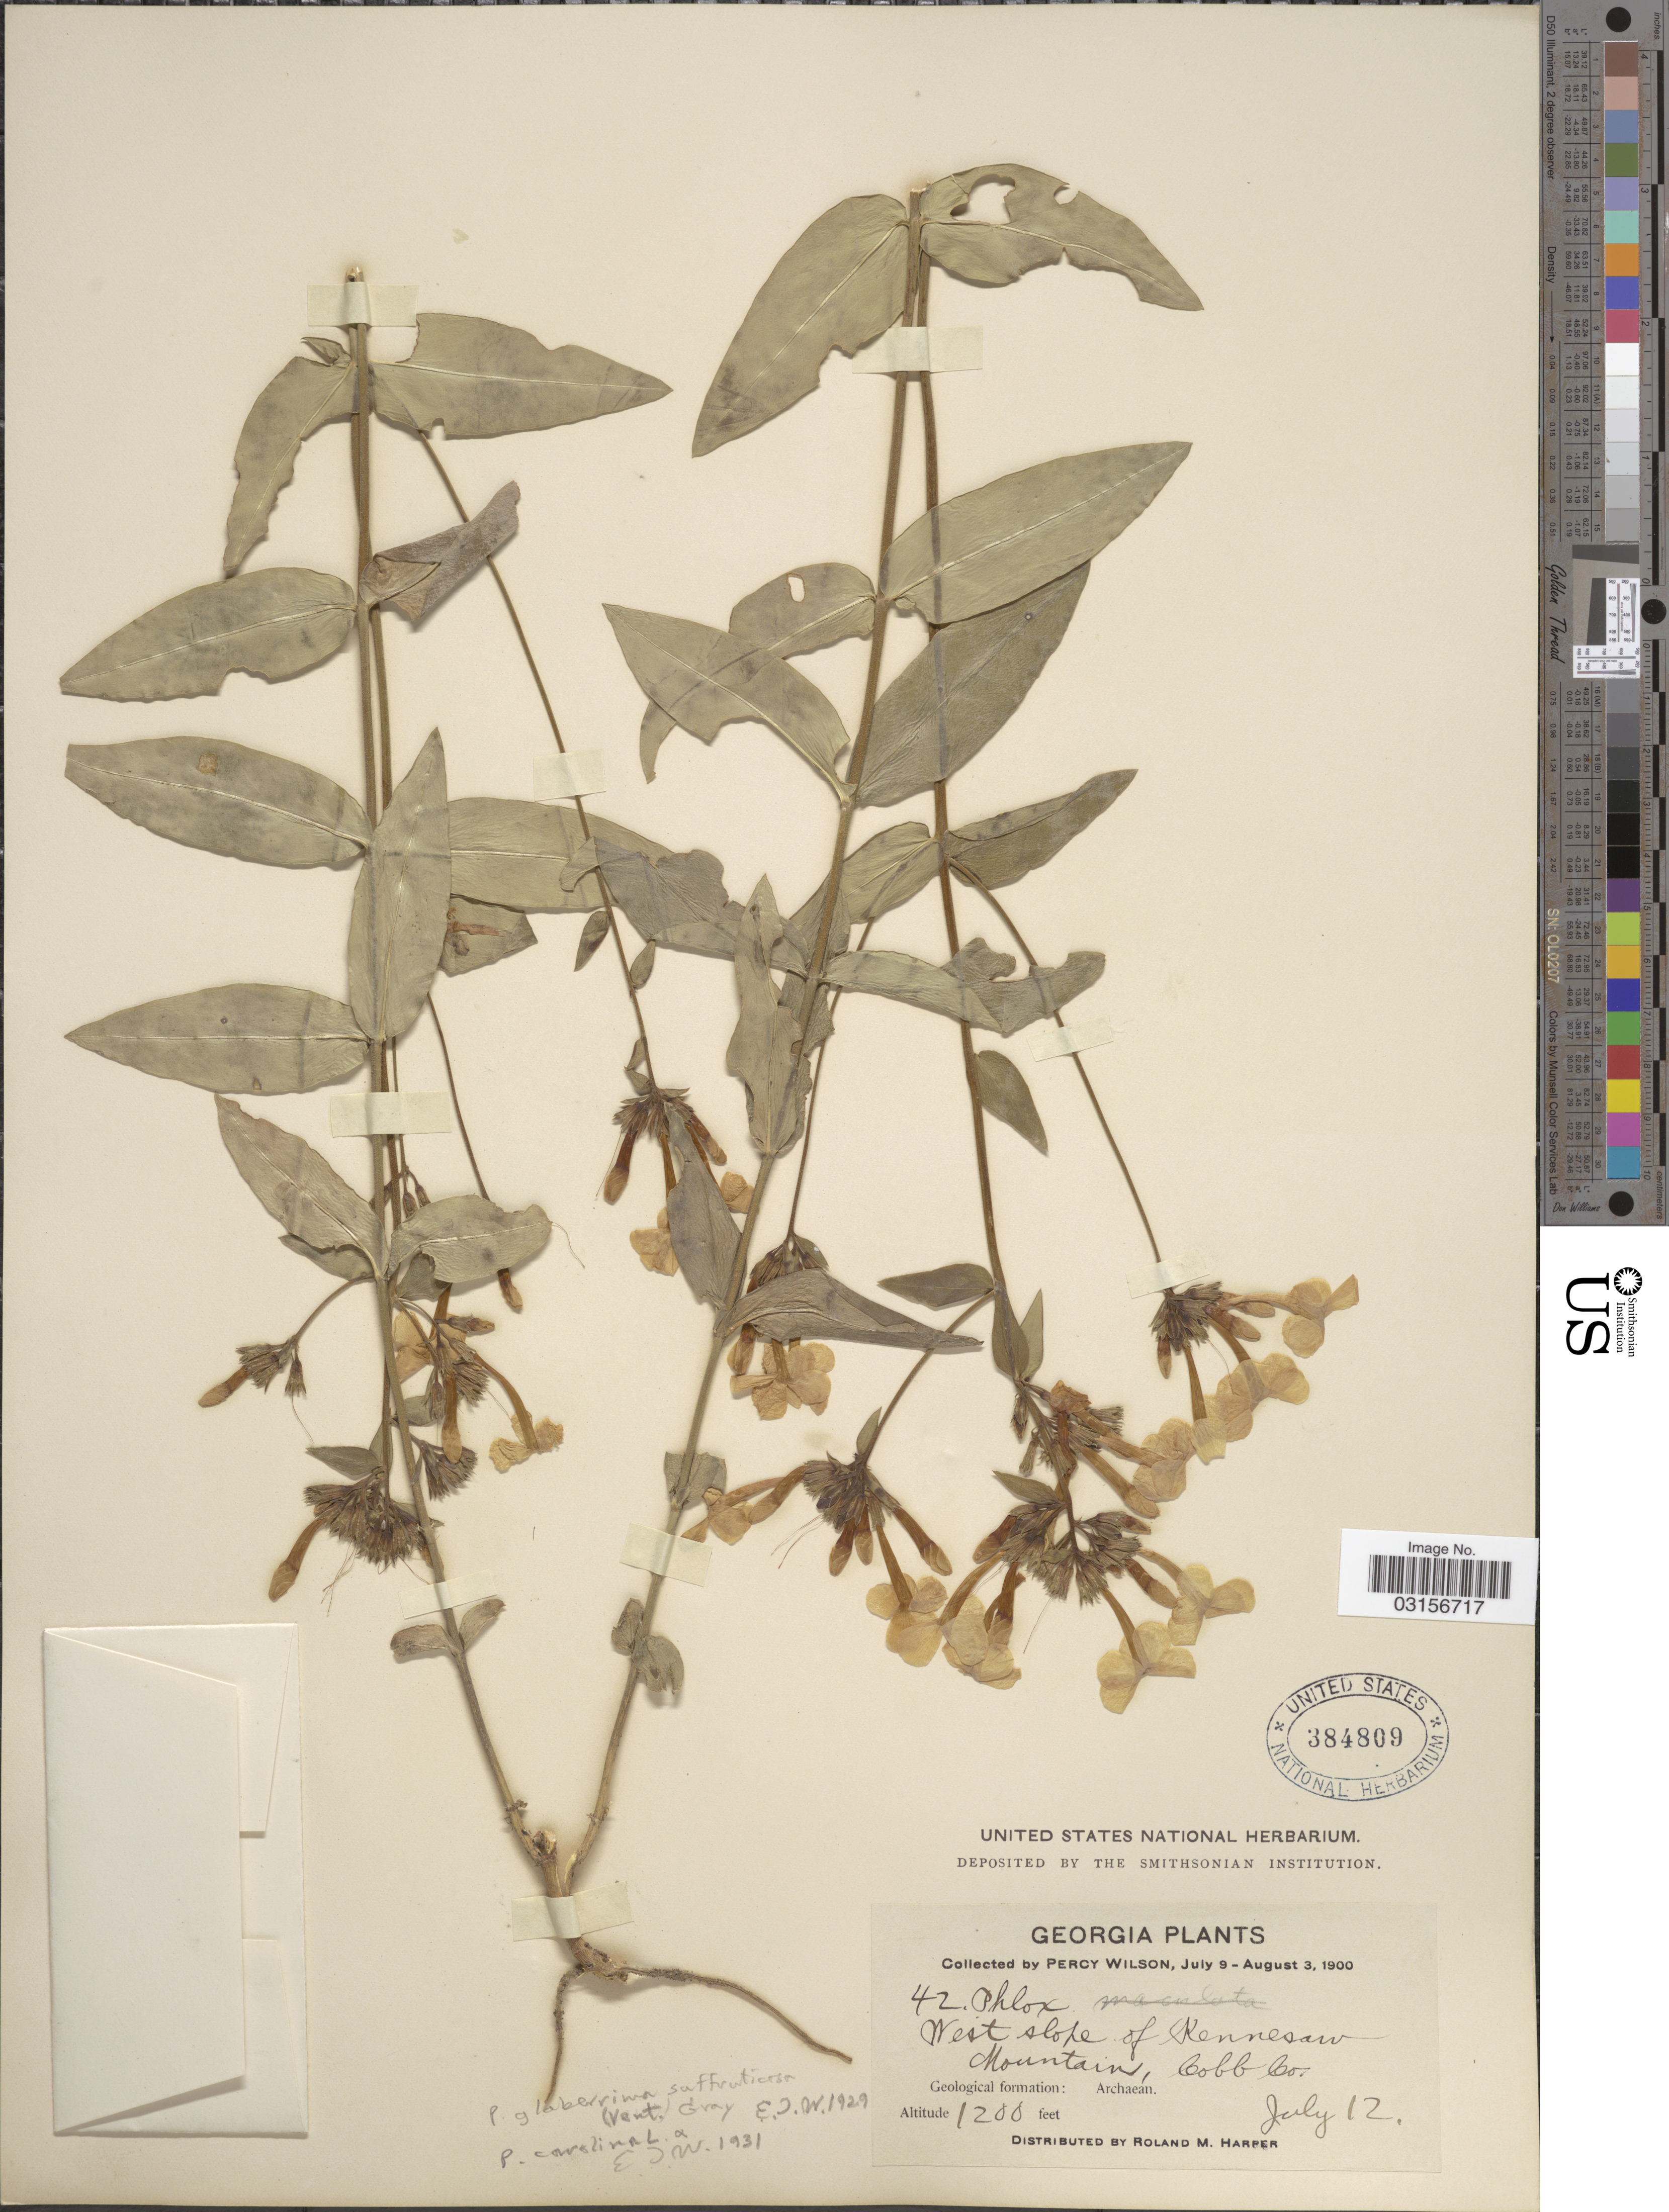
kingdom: Plantae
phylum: Tracheophyta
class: Magnoliopsida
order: Ericales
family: Polemoniaceae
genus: Phlox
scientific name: Phlox carolina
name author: L.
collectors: P. Wilson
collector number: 42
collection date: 1900-07-09/1900-08-03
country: United States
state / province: Georgia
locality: West slope of Kennesaw Mountain, Cobb Co., Geological formation: Archaeán.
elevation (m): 366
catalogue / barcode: US 384809